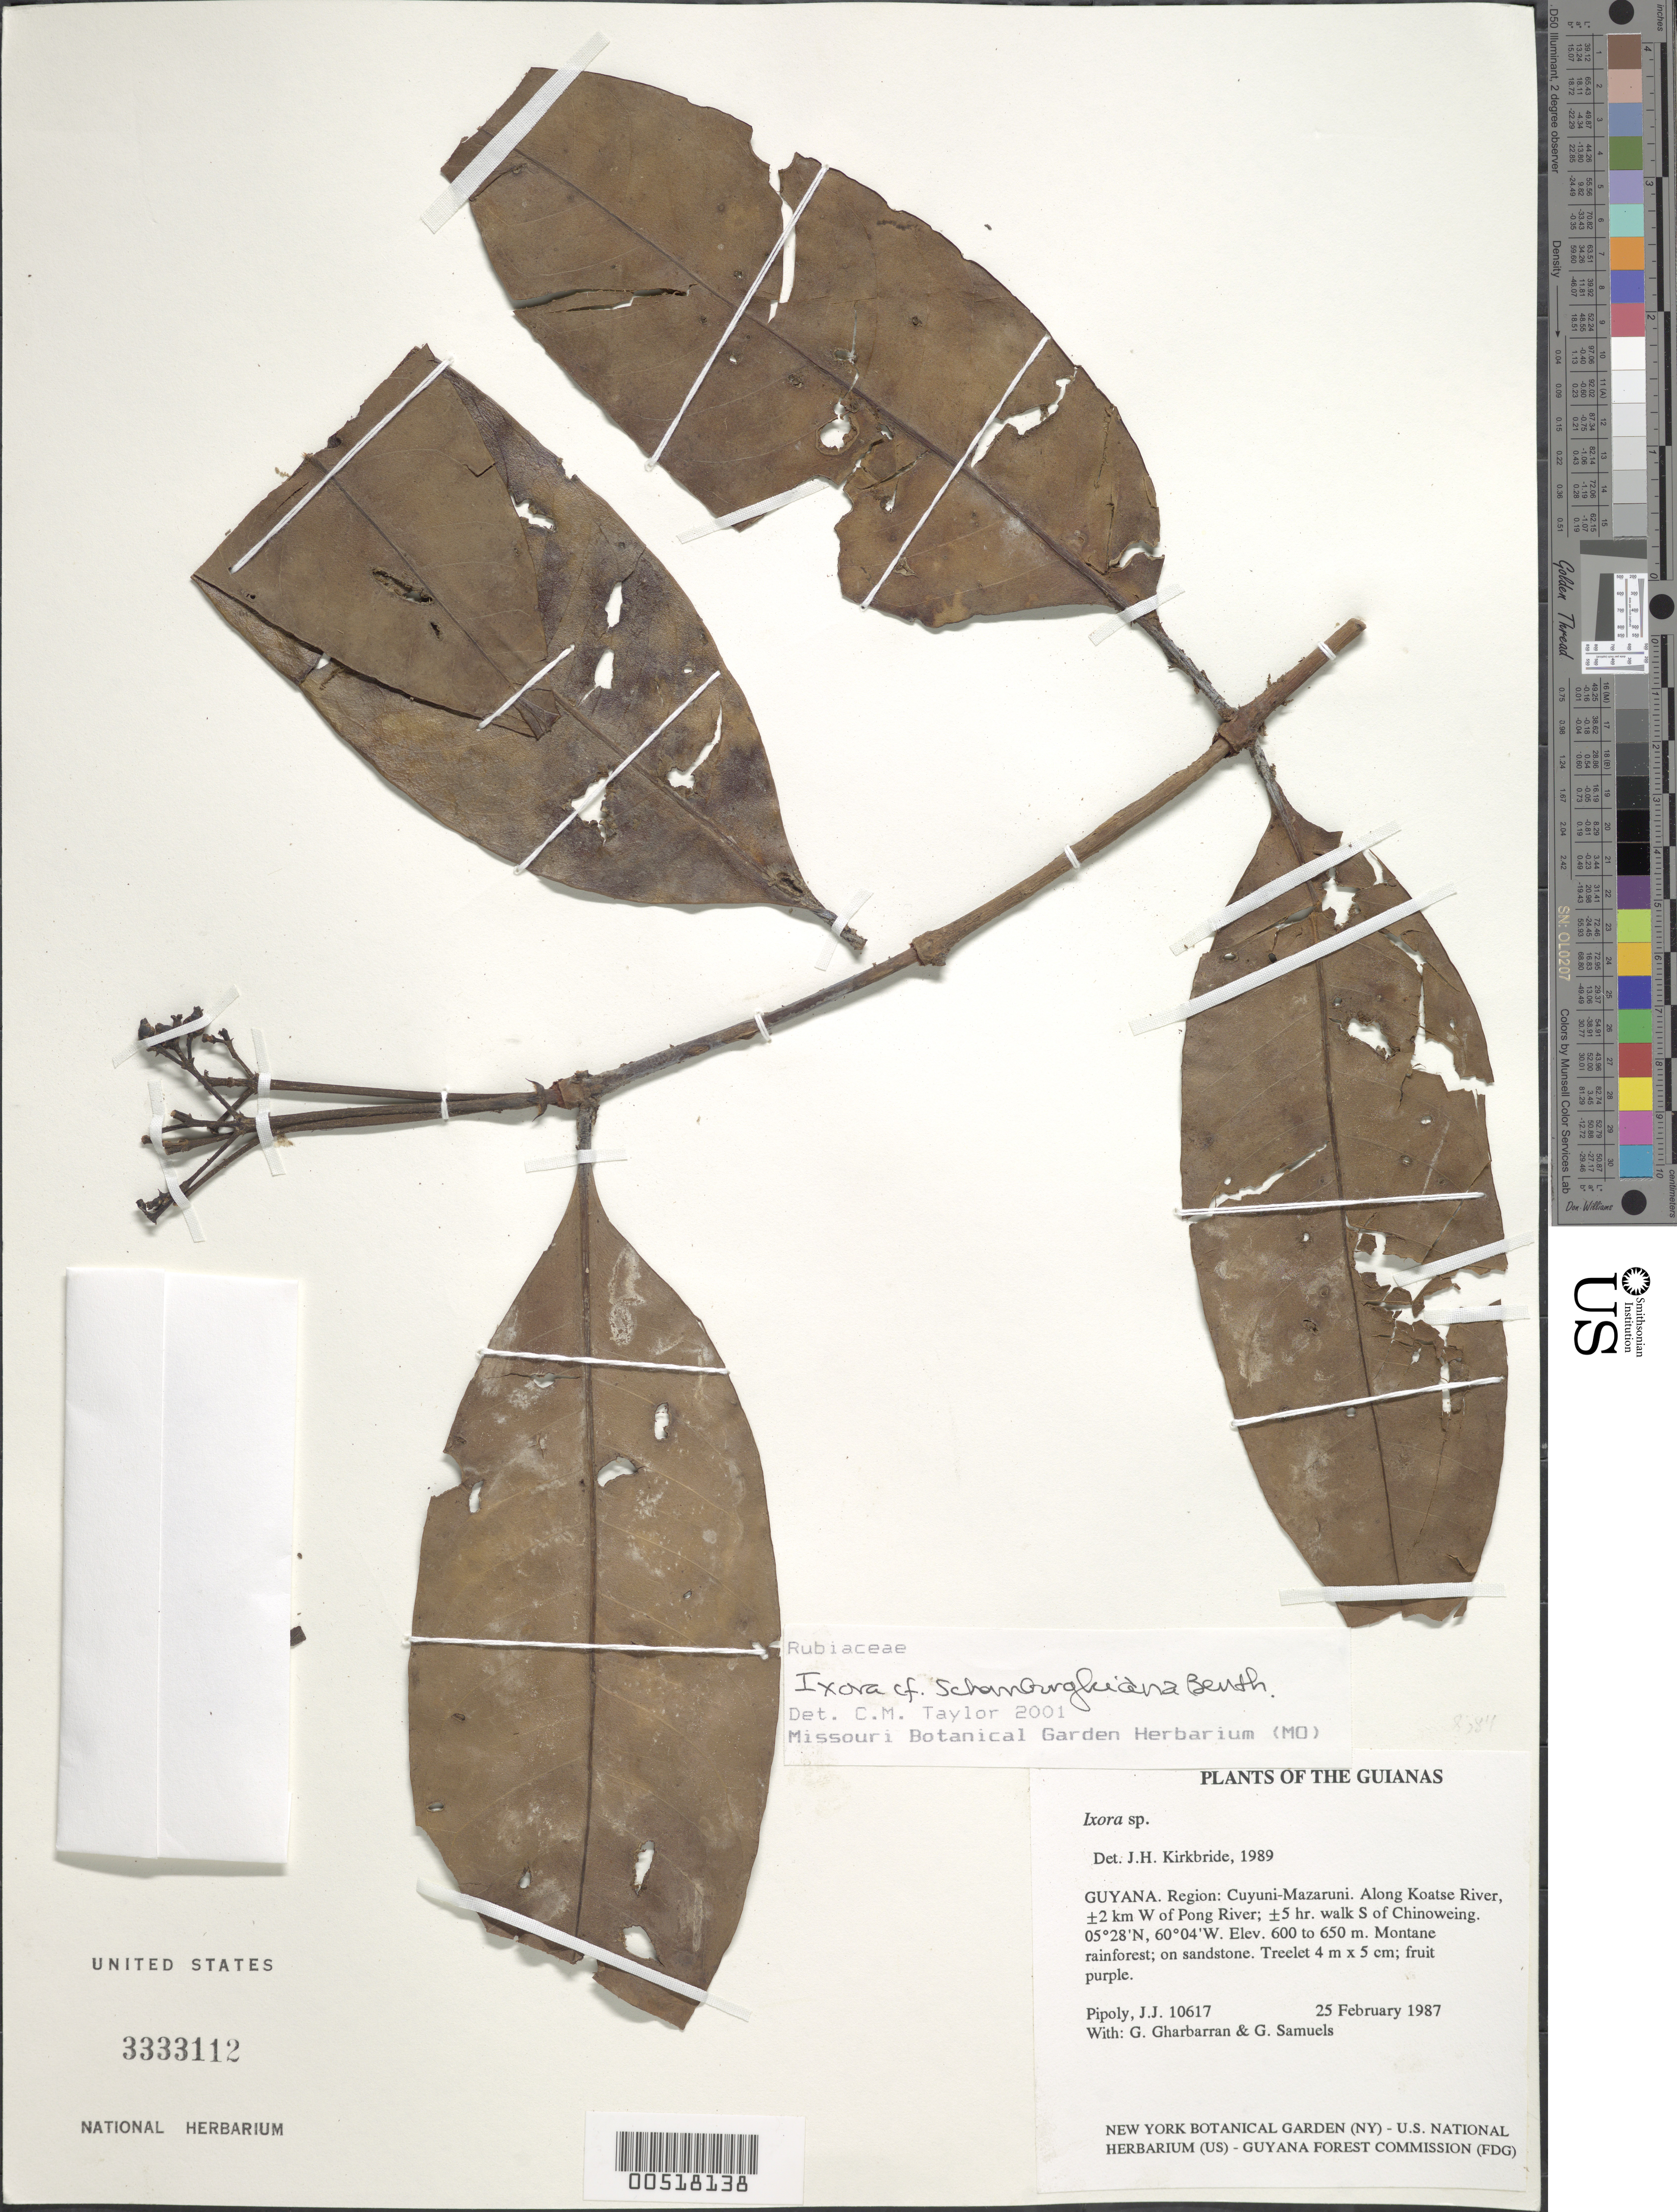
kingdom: Plantae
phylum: Tracheophyta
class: Magnoliopsida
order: Gentianales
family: Rubiaceae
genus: Ixora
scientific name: Ixora schomburgkiana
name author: Benth.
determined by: Taylor, Charlotte M.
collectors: J. J. Pipoly, G. Gharbarran & G. Samuels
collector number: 10617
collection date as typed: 25 February 1987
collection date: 1987-02-25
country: Guyana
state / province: Cuyuni-Mazaruni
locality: Along Koatse River, ±2 km W of Pong River; ±5 hr. walk S of Chinoweing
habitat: Montane rainforest; on sandstone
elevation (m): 600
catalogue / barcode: US 3333112